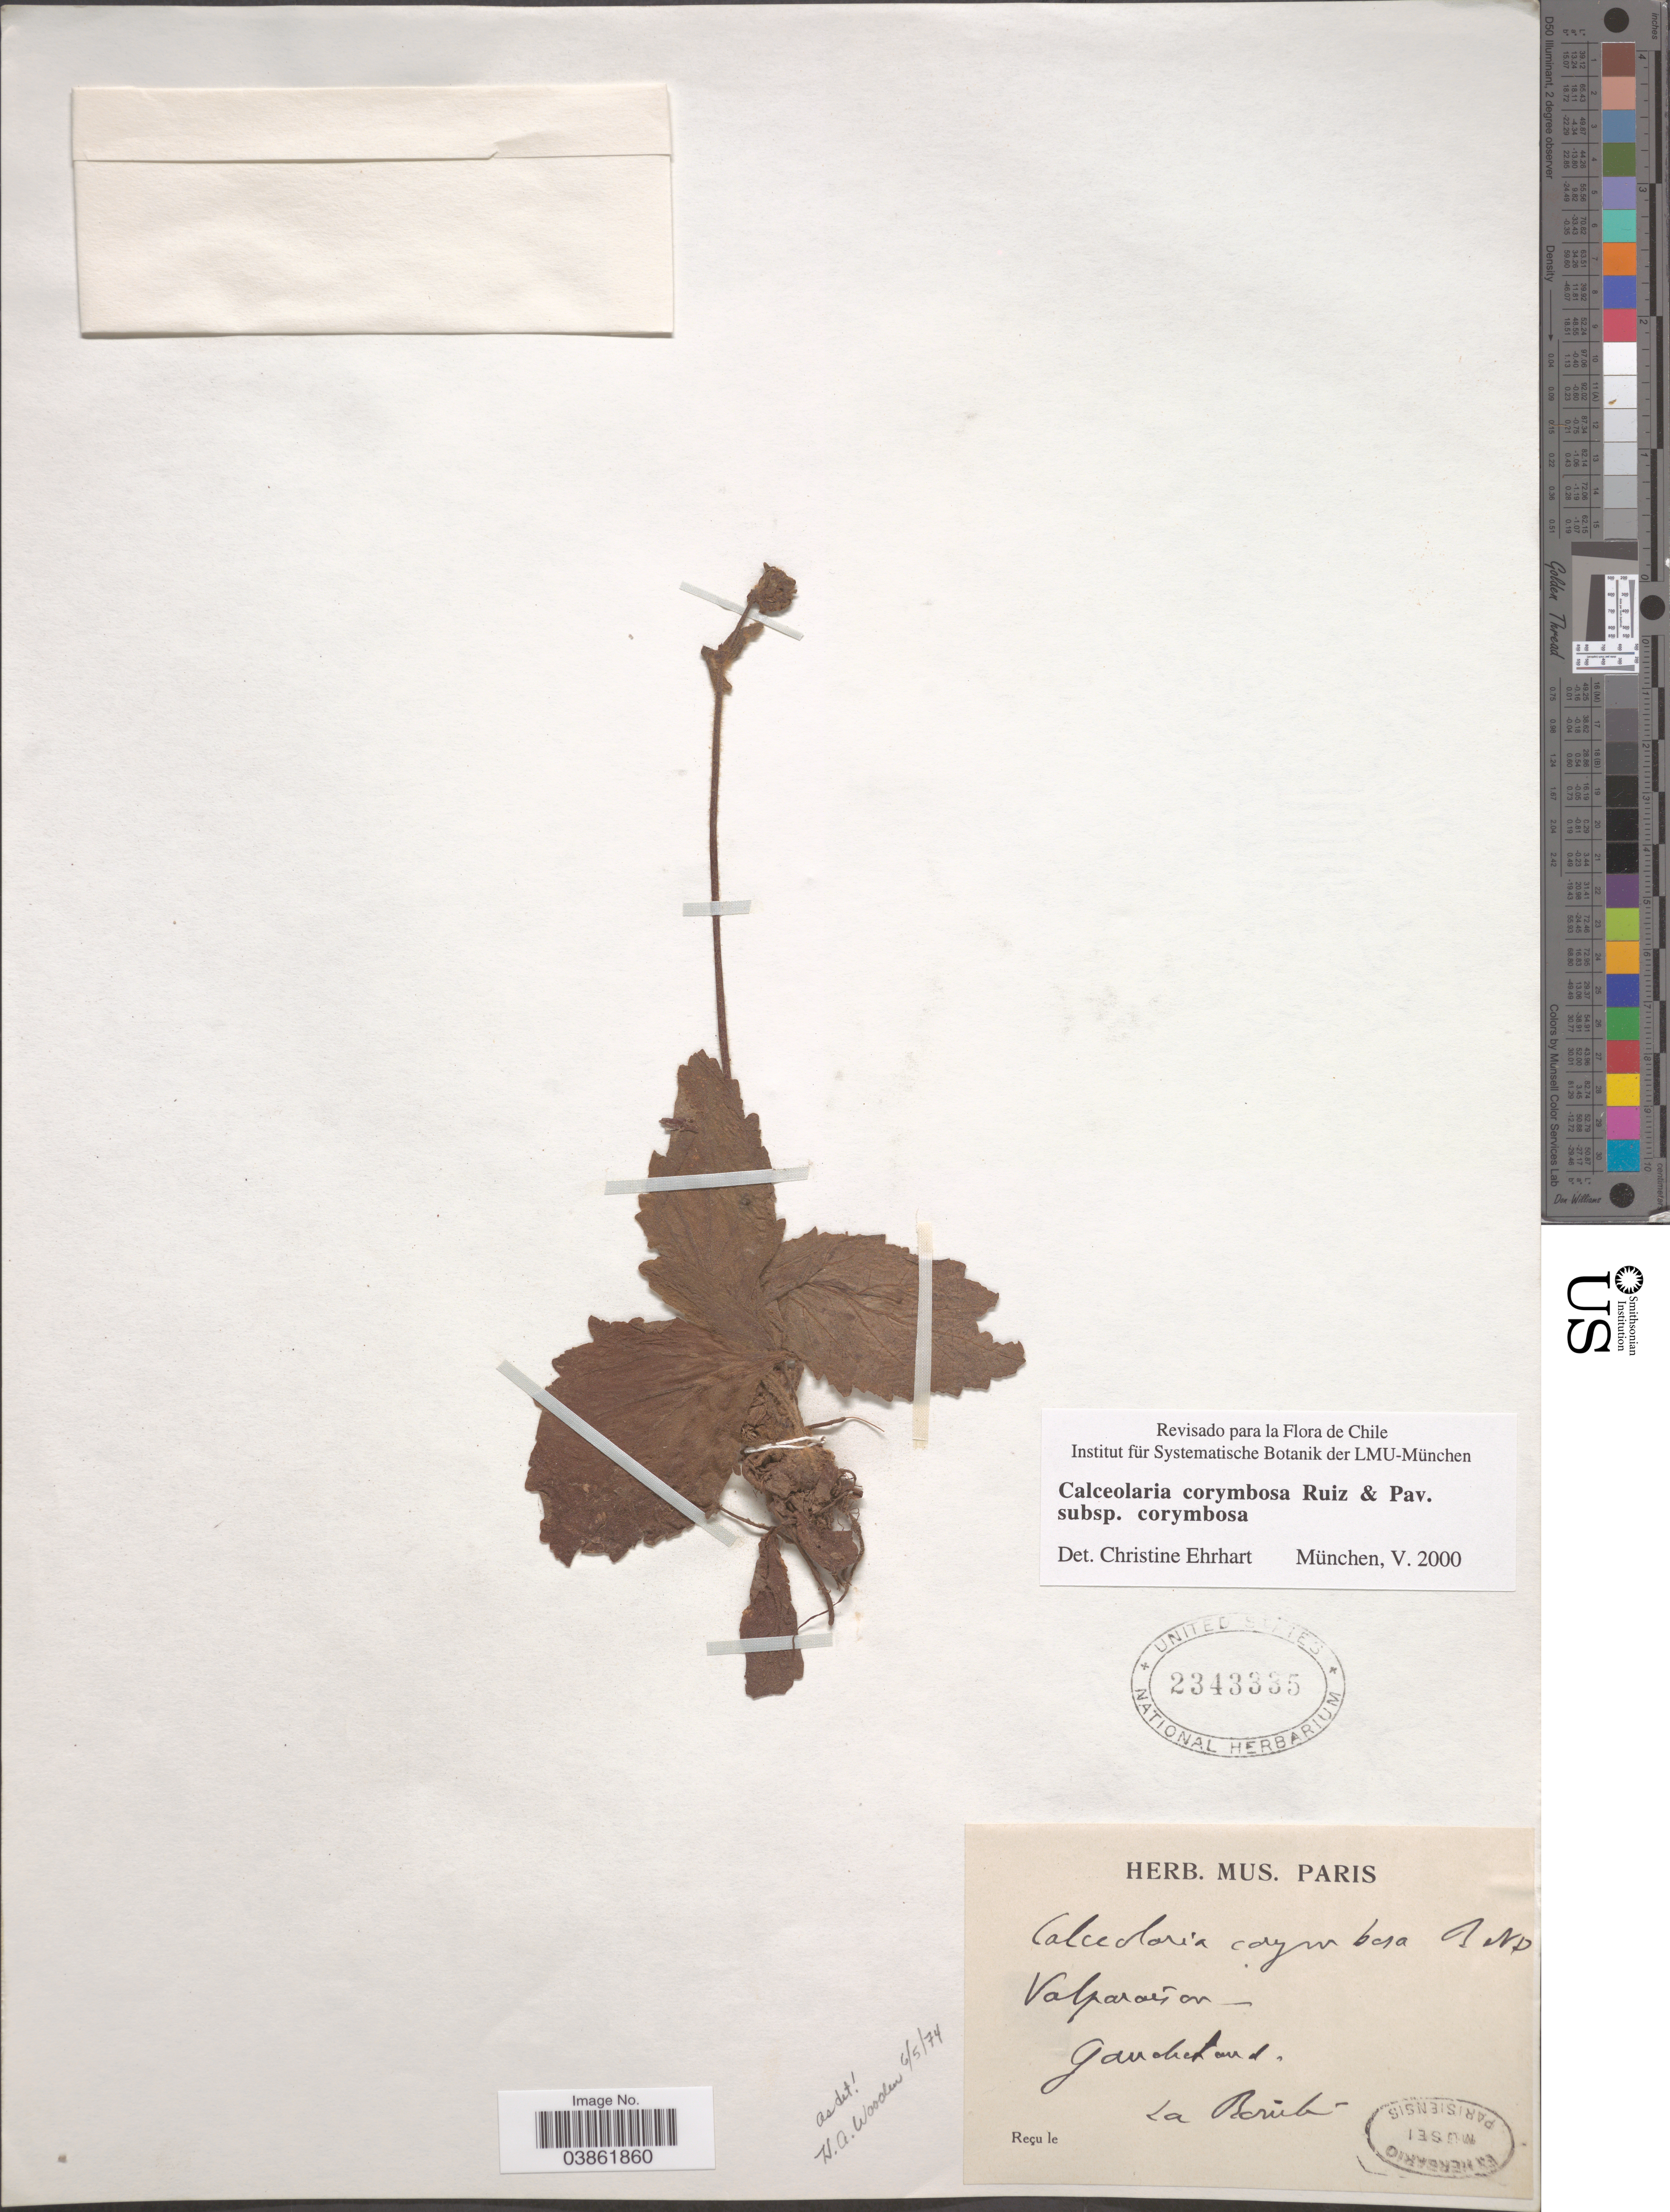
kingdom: Plantae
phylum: Tracheophyta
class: Magnoliopsida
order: Lamiales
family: Calceolariaceae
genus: Calceolaria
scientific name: Calceolaria corymbosa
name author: Ruiz & Pav.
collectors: ex herb. Mus. Paris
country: Chile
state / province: Valparaíso (V)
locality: Valparaiso. Gaudechard. La Borube.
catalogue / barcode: US 2343335